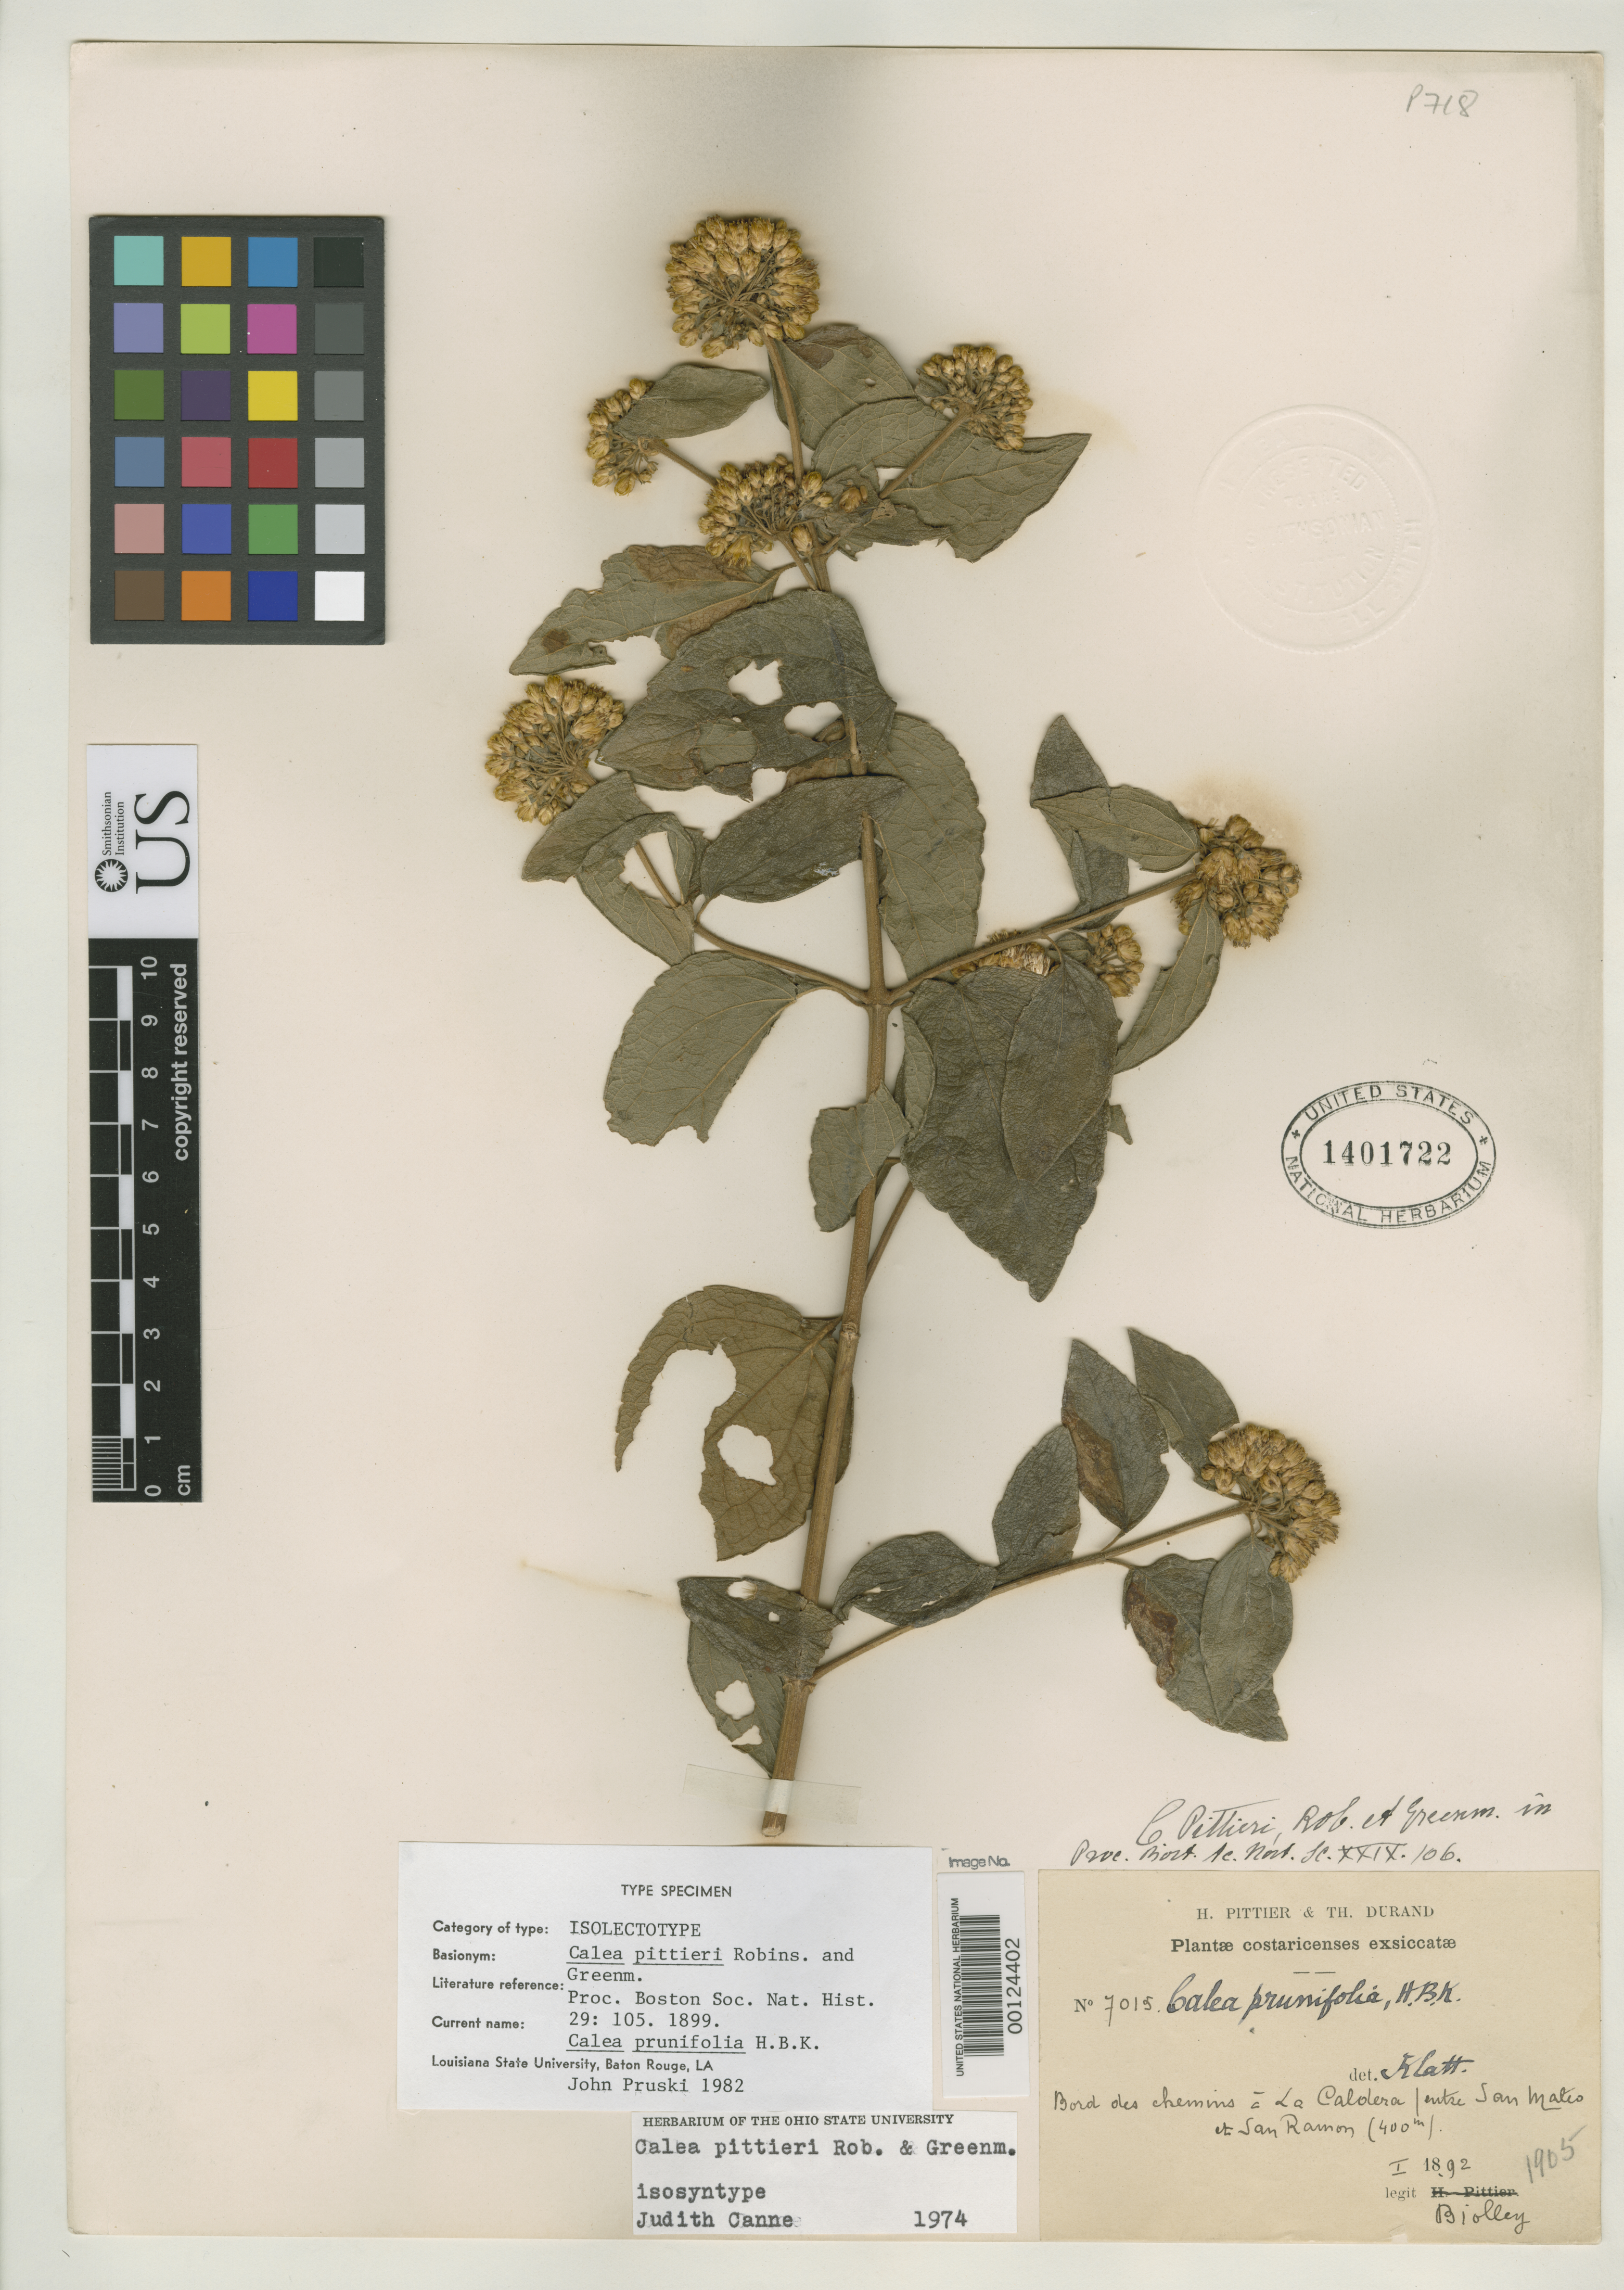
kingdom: Plantae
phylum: Tracheophyta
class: Magnoliopsida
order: Asterales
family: Asteraceae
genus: Calea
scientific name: Calea pittieri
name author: B.L. Rob. & Greenm.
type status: Isolectotype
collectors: P. Biolley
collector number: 7015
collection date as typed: Jan 1892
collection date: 1892-01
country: Costa Rica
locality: La Caldera, entre San Mateo et San Ramon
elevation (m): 400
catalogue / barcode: US 1401722